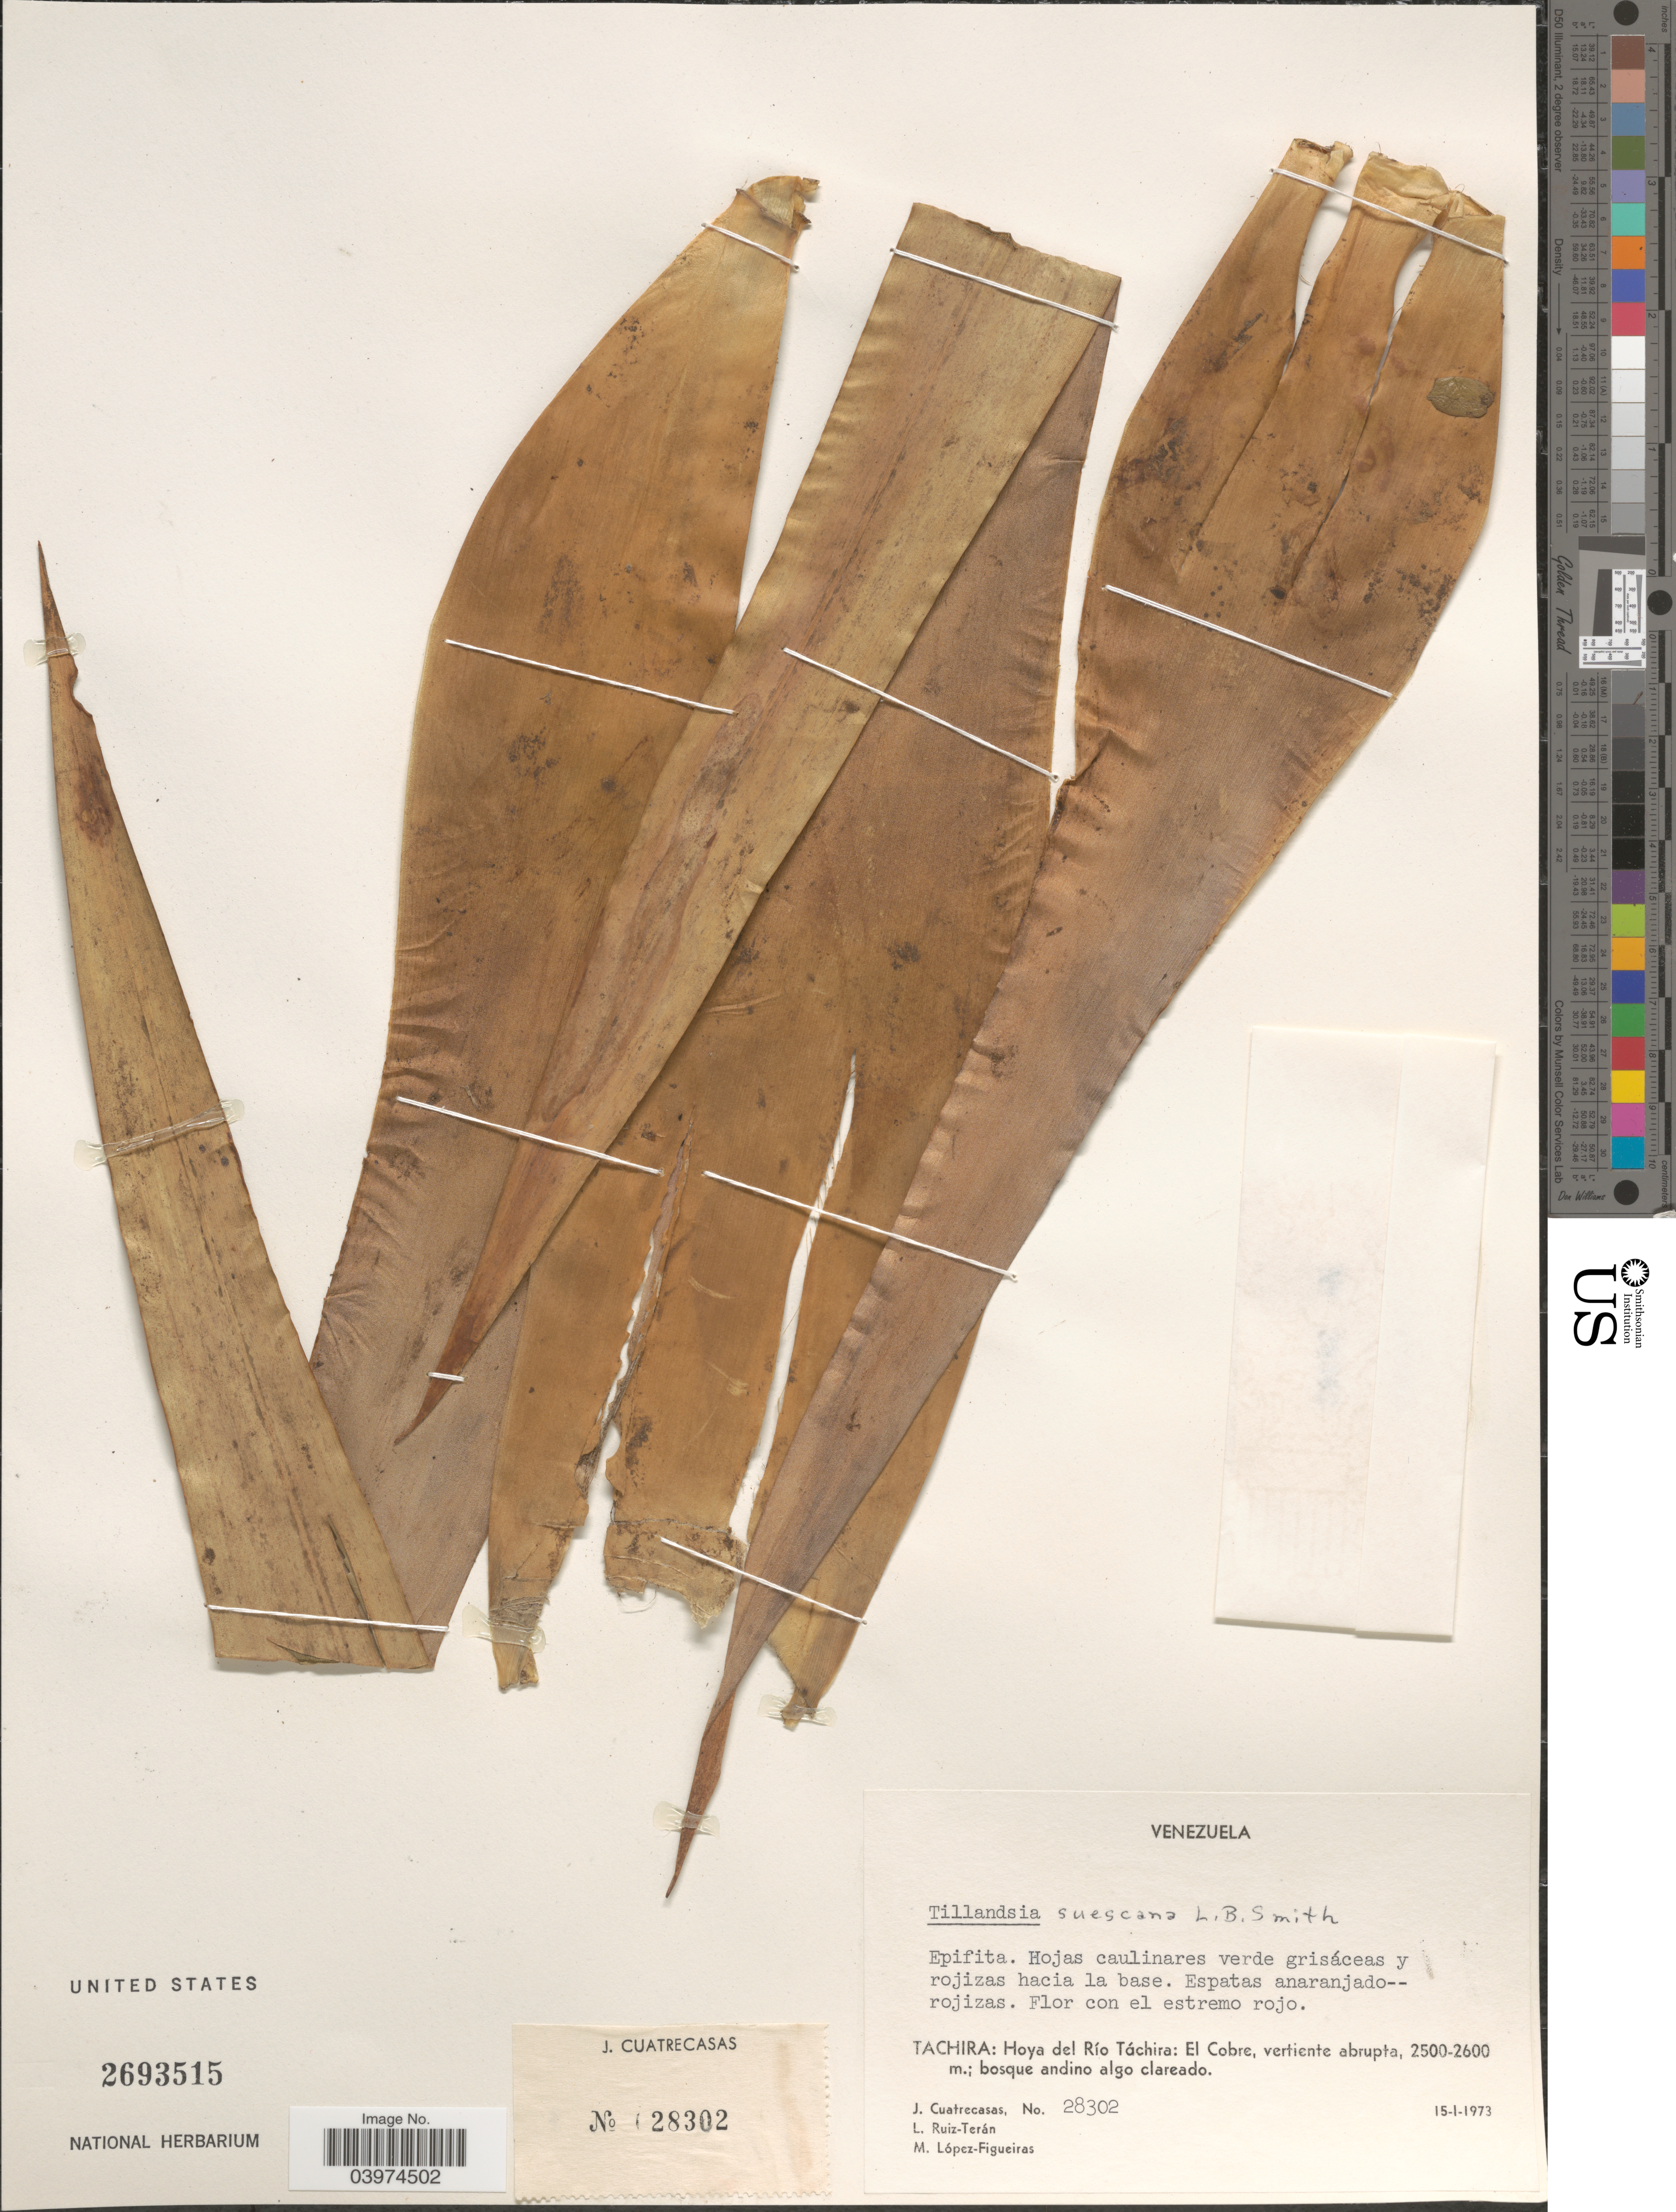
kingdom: Plantae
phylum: Tracheophyta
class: Liliopsida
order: Poales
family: Bromeliaceae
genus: Tillandsia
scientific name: Tillandsia suescana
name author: L.B. Sm.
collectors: J. Cuatrecasas, L. E. Ruíz-Terán & M. López Figueiras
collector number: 28302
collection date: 1973-01-15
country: Venezuela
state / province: Tachira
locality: Hoya del Río Táchira: El Cobre, vertiente abrupta.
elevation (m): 2500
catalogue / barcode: US 2693515